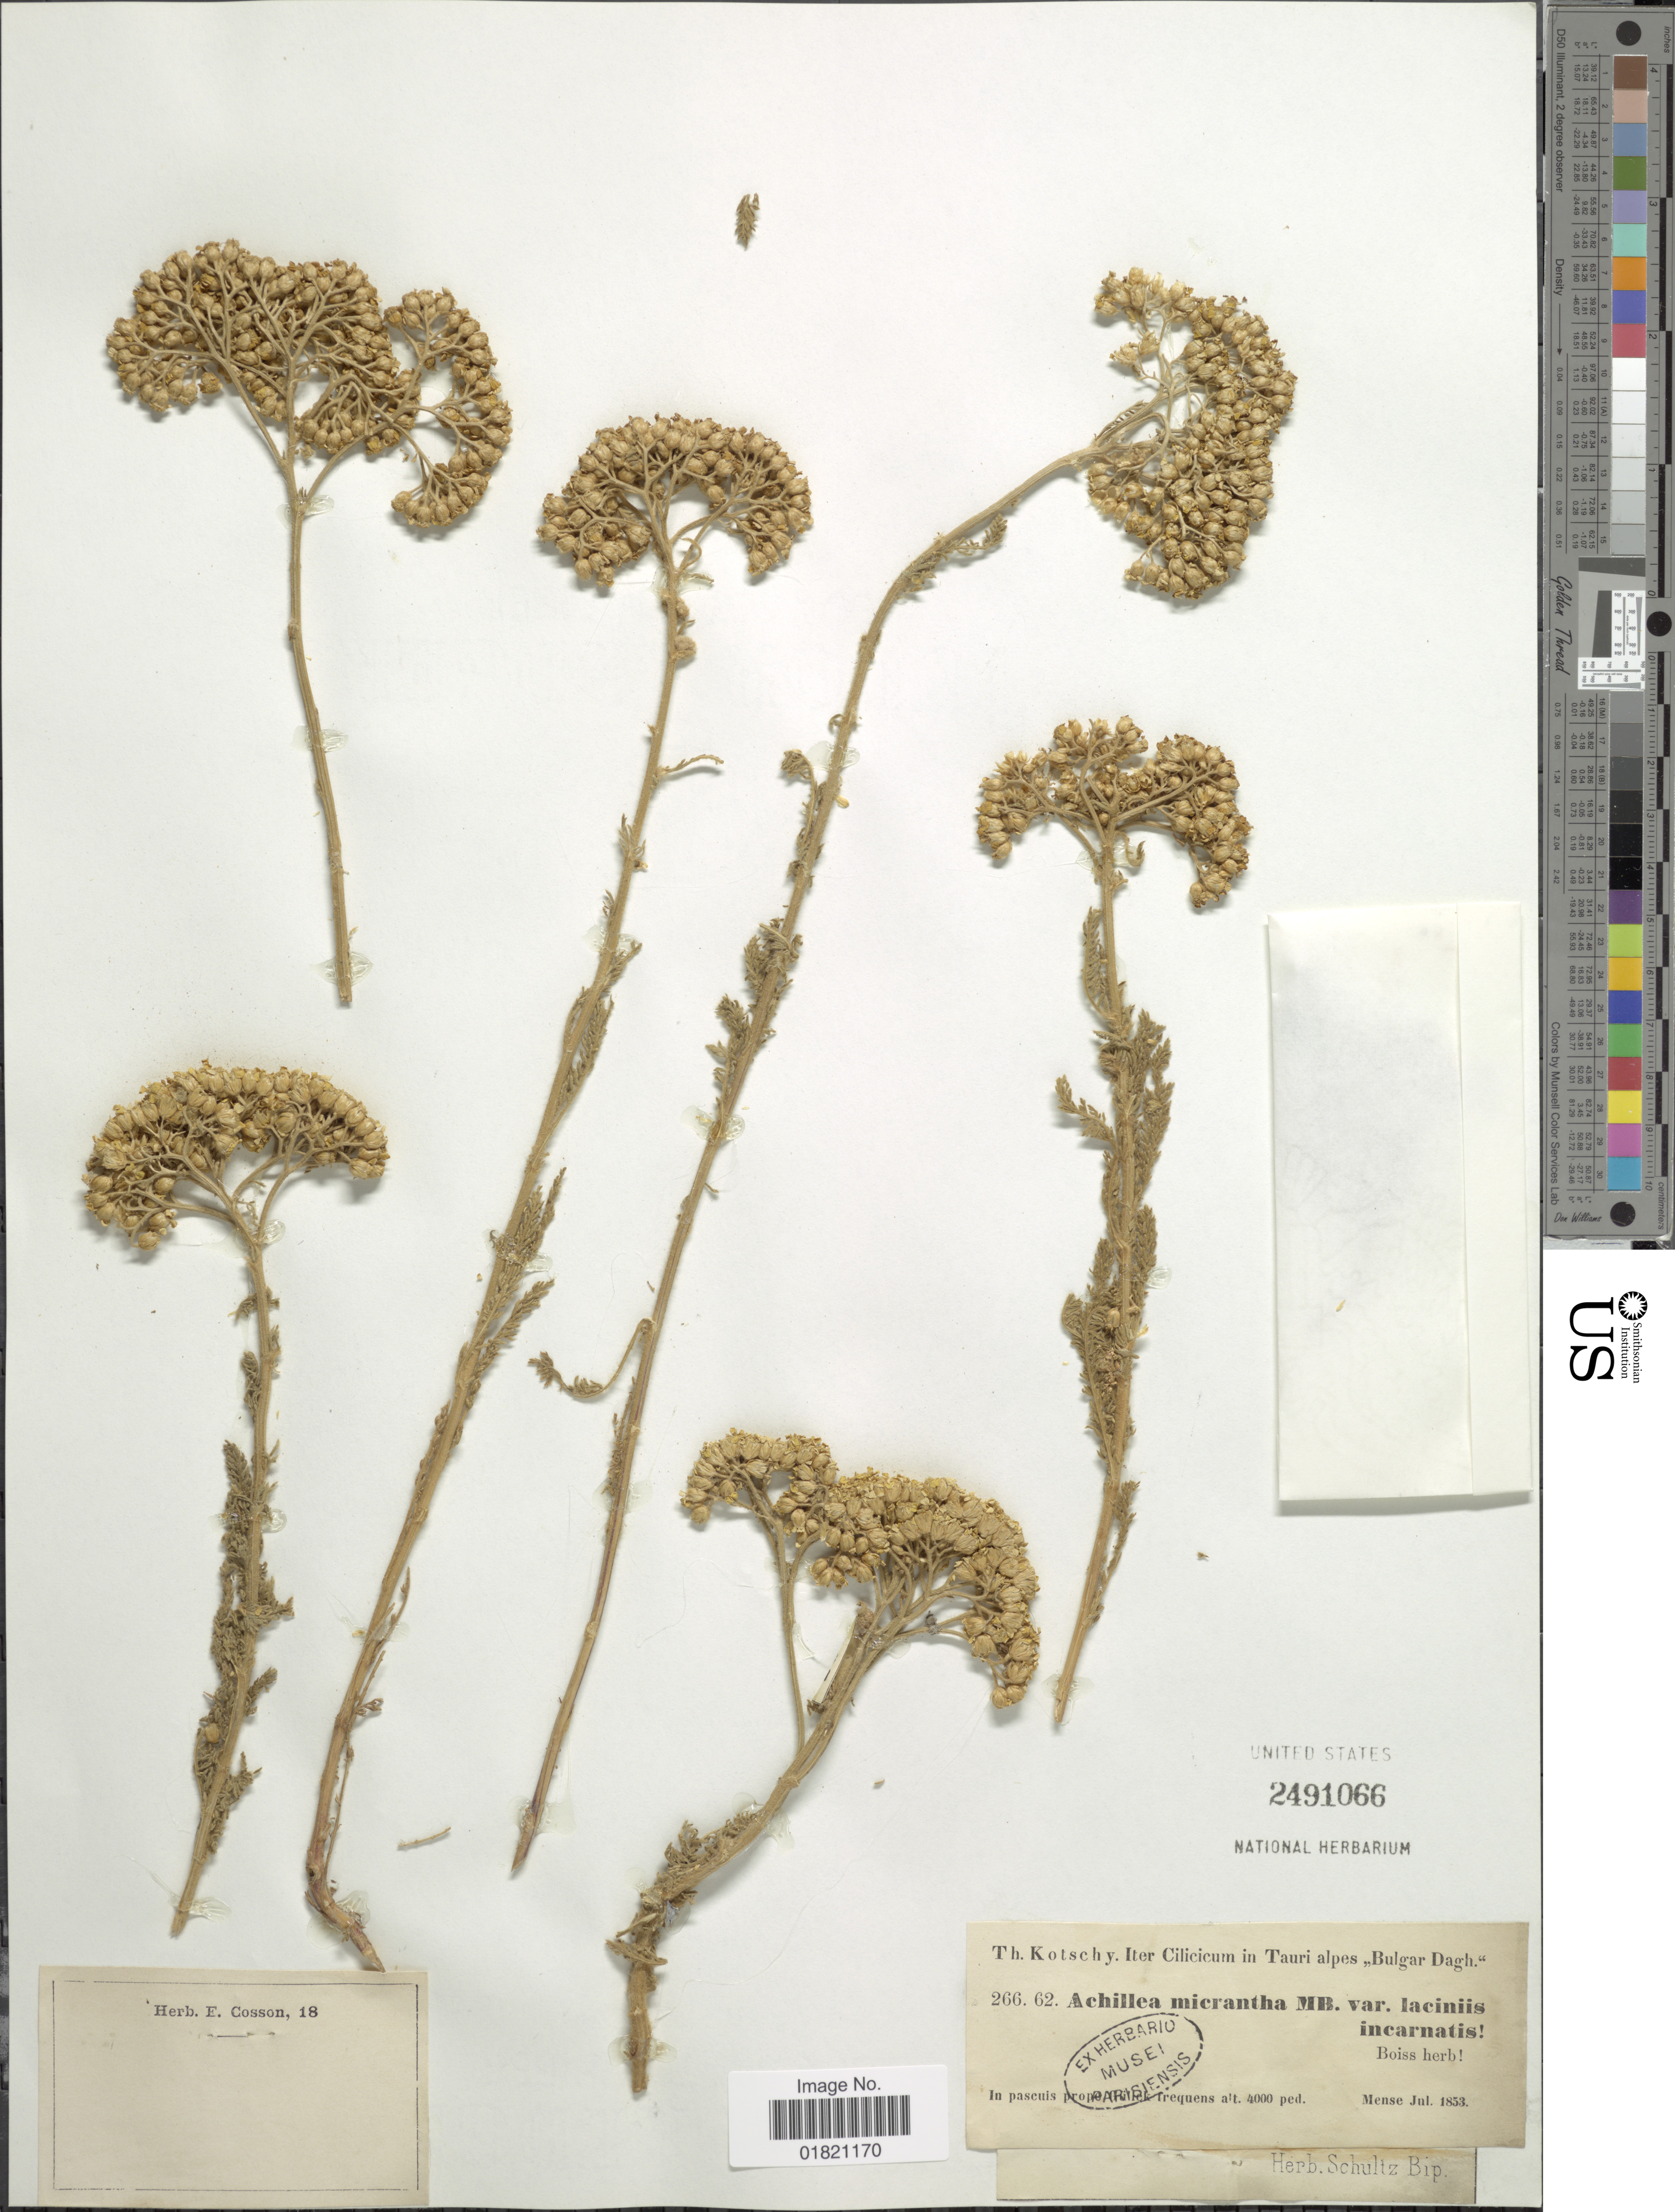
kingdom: Plantae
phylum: Tracheophyta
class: Magnoliopsida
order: Asterales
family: Asteraceae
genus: Achillea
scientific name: Achillea micrantha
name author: M. Bieb.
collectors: K. G. Kotschy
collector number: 266. 62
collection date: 1853-07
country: Turkey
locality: Cilicicum in Tauri alpes "Bulgar Dagh"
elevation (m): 1219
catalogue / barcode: US 2491066